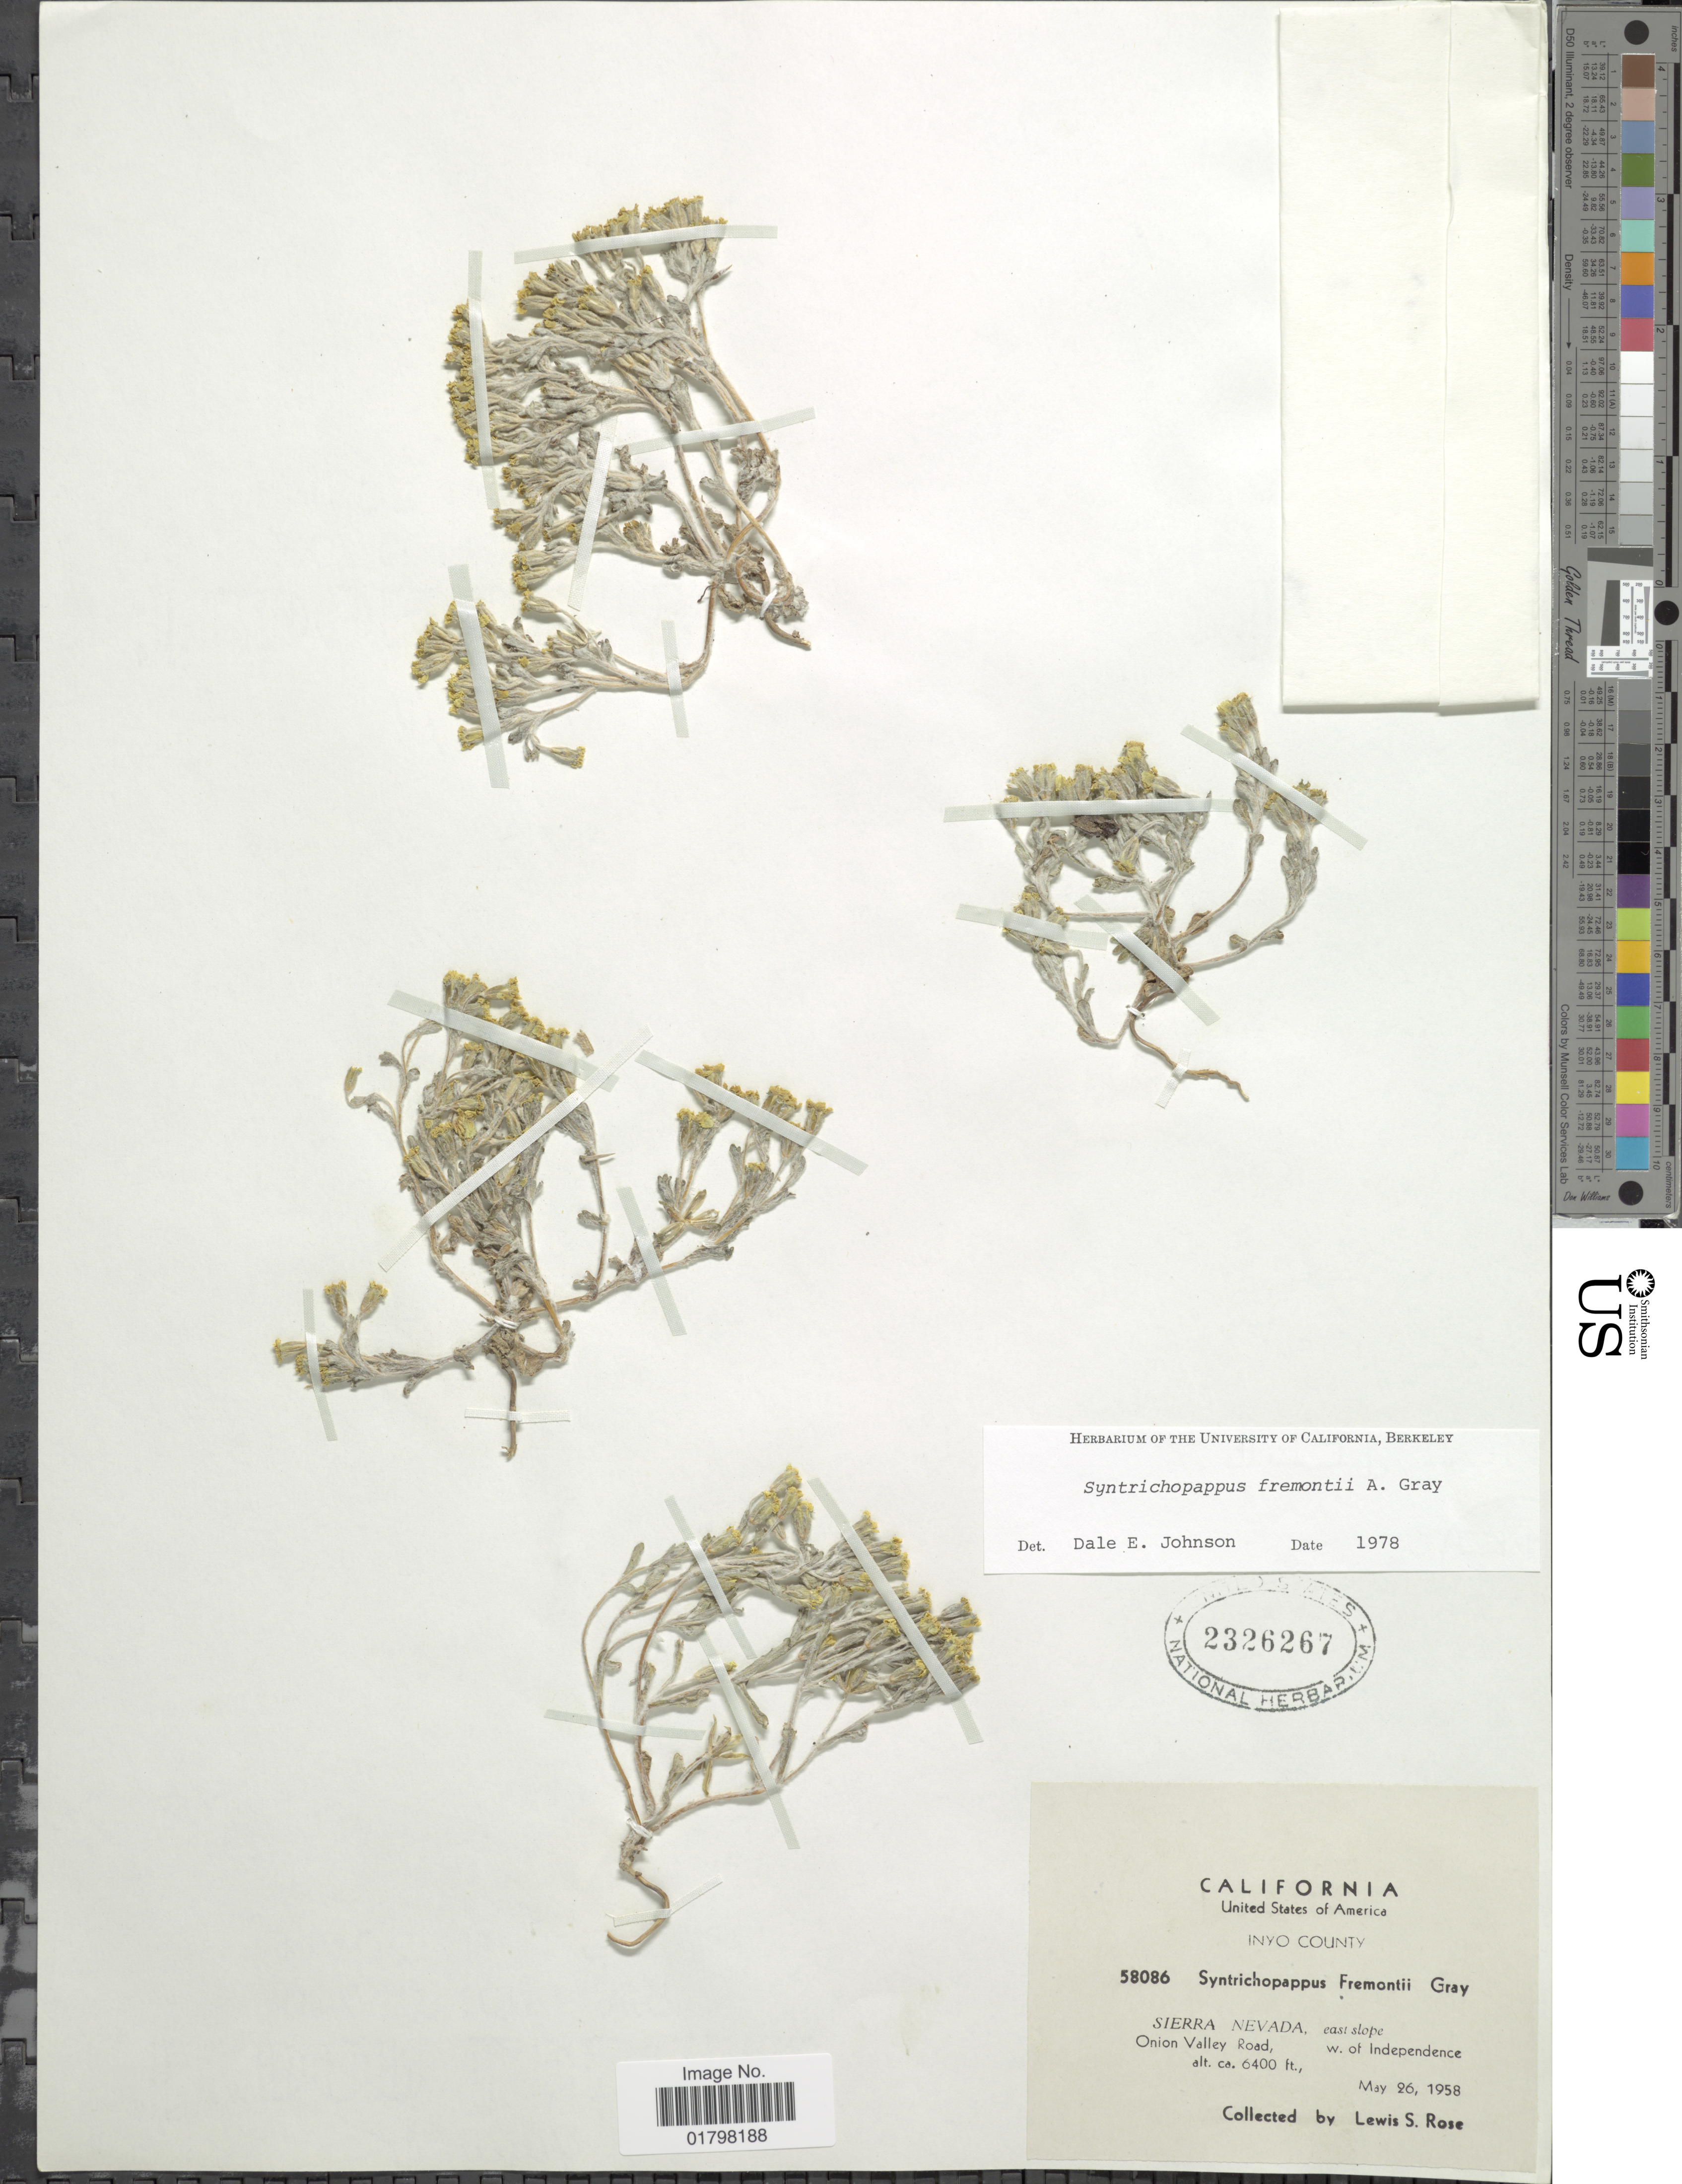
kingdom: Plantae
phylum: Tracheophyta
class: Magnoliopsida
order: Asterales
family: Asteraceae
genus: Syntrichopappus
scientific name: Syntrichopappus fremontii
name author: A. Gray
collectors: L. S. Rose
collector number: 58086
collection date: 1958-05-26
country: United States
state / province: California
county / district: Inyo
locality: Inyo County. Sierra Nevada, east slope. Onion Valley Road, w. of Independence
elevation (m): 1951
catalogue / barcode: US 2326267